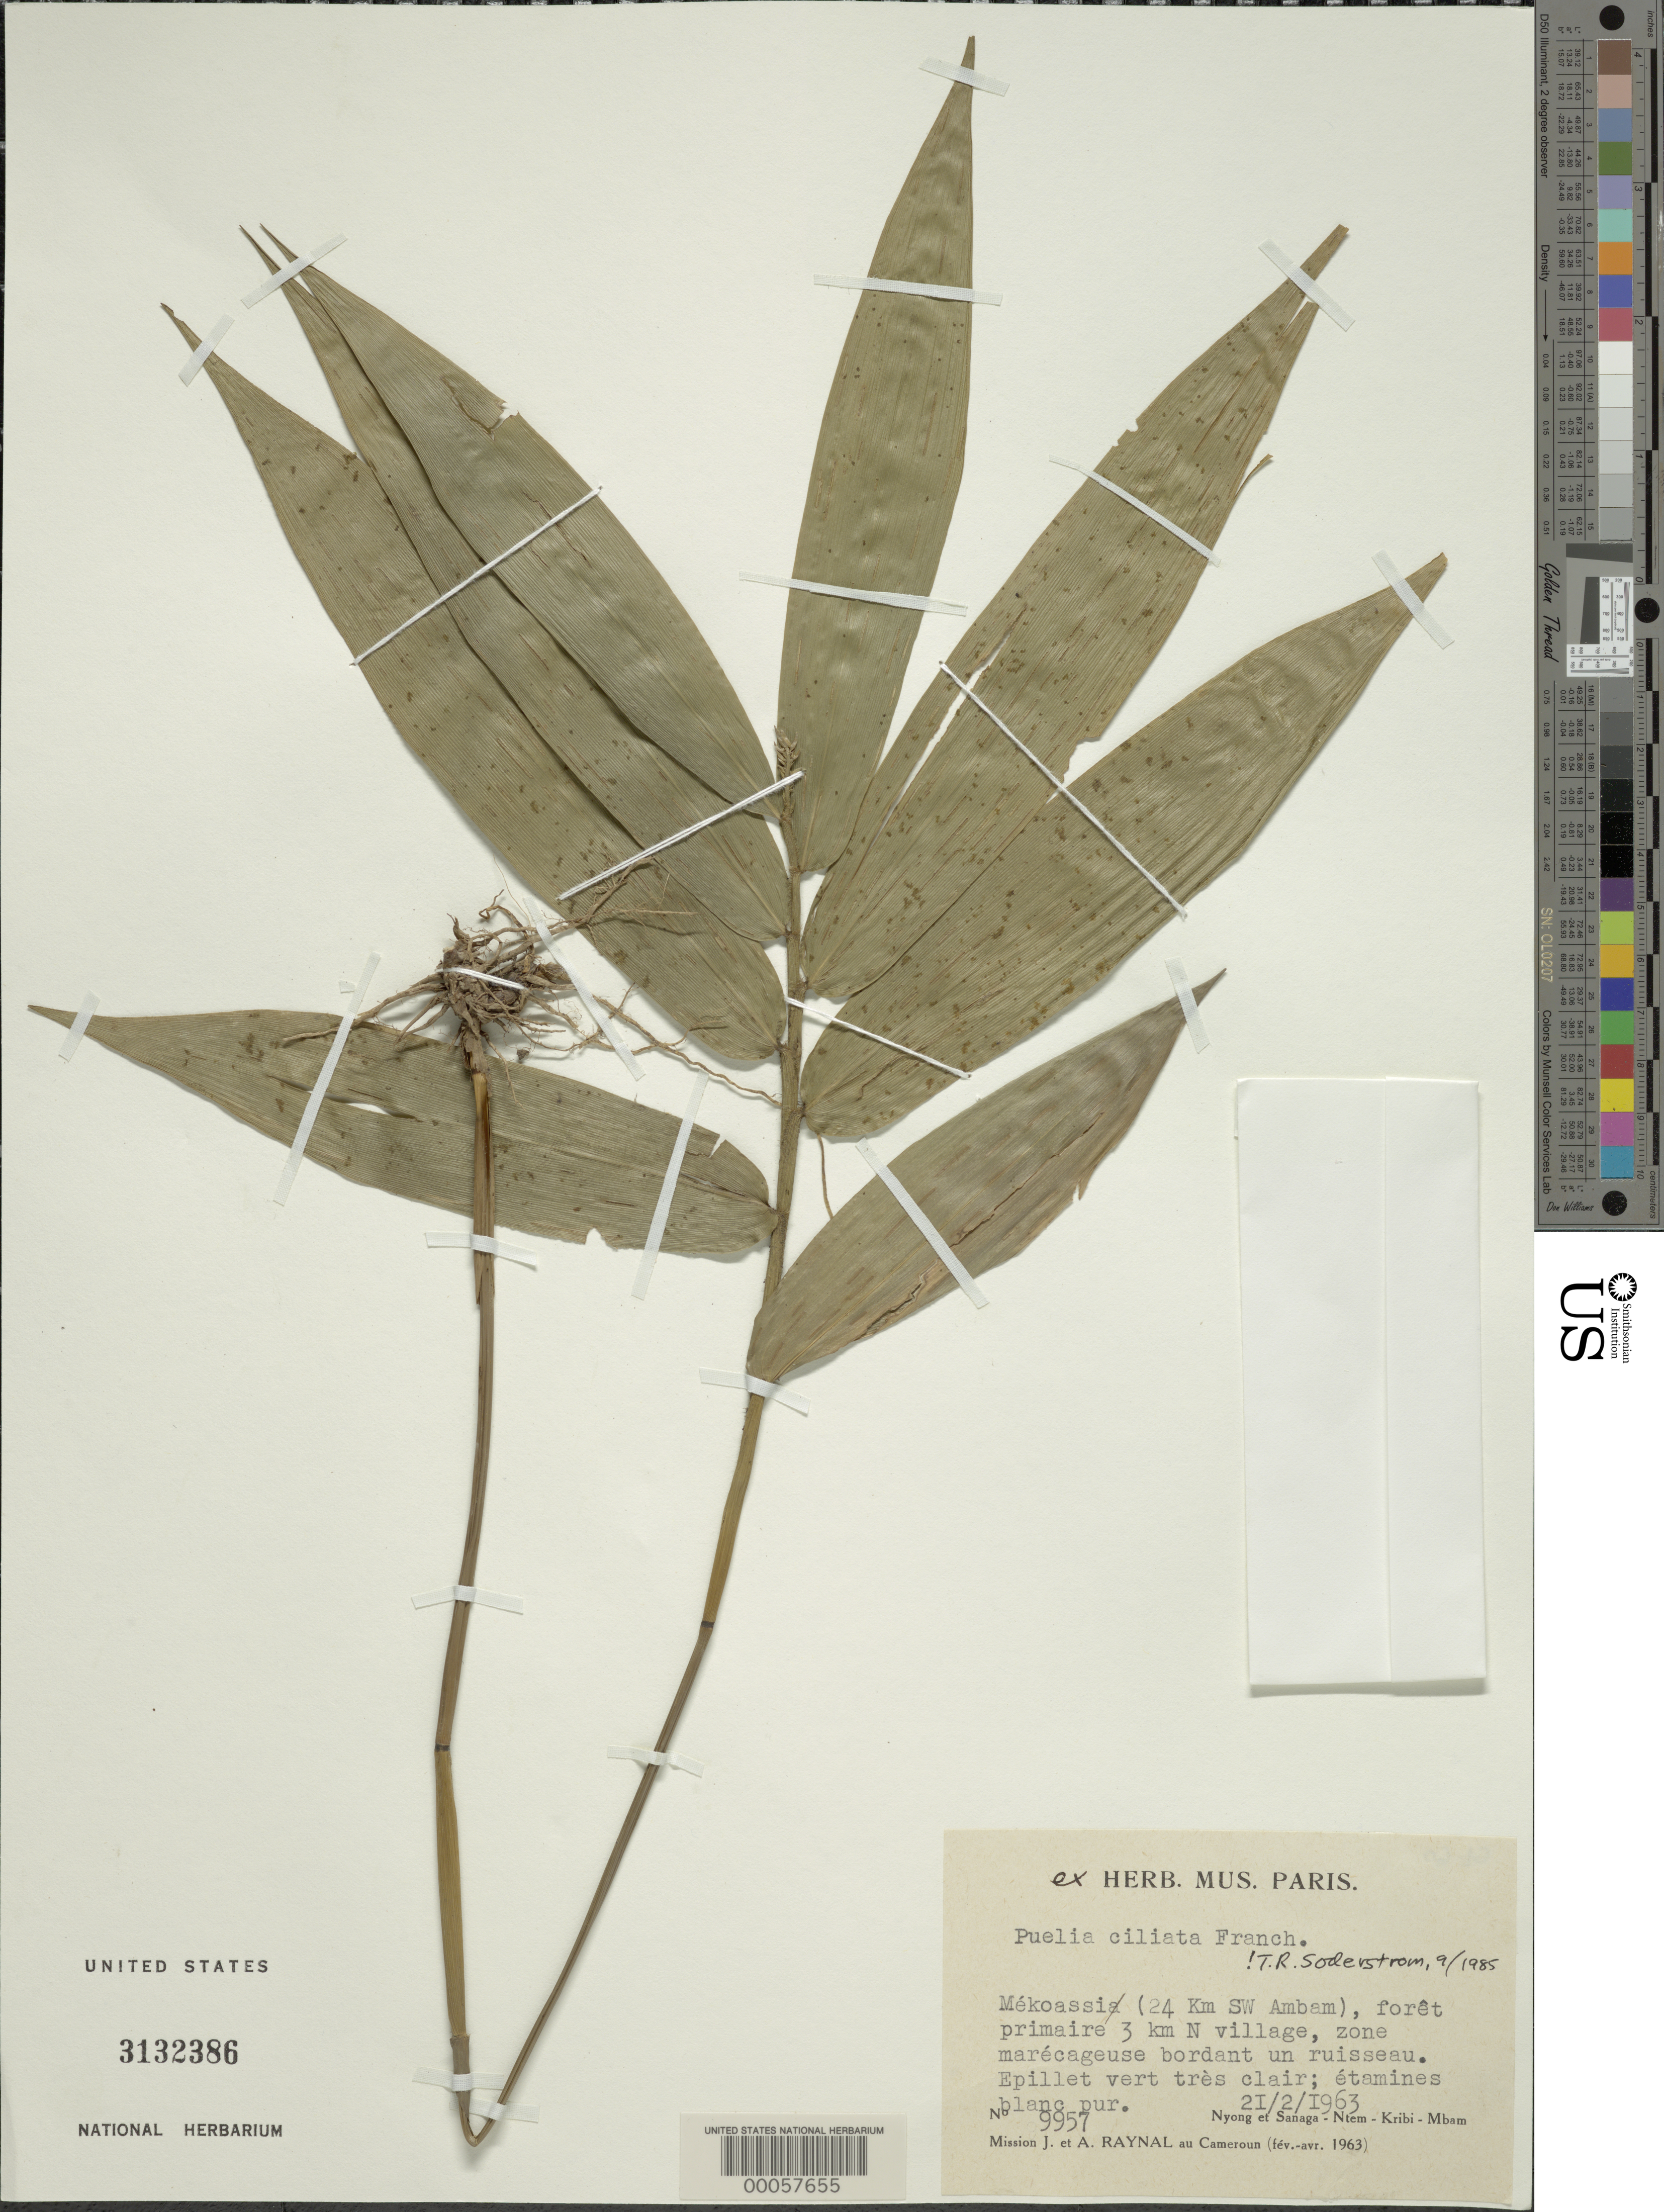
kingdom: Plantae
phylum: Tracheophyta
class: Liliopsida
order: Poales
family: Poaceae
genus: Puelia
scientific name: Puelia ciliata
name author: Franch.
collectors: J. Raynal & A. M. Raynal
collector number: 9957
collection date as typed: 21 Feb 1963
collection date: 1963-02-21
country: Cameroon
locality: Mekoassi, 24 km sw ambam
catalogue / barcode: US 3132386